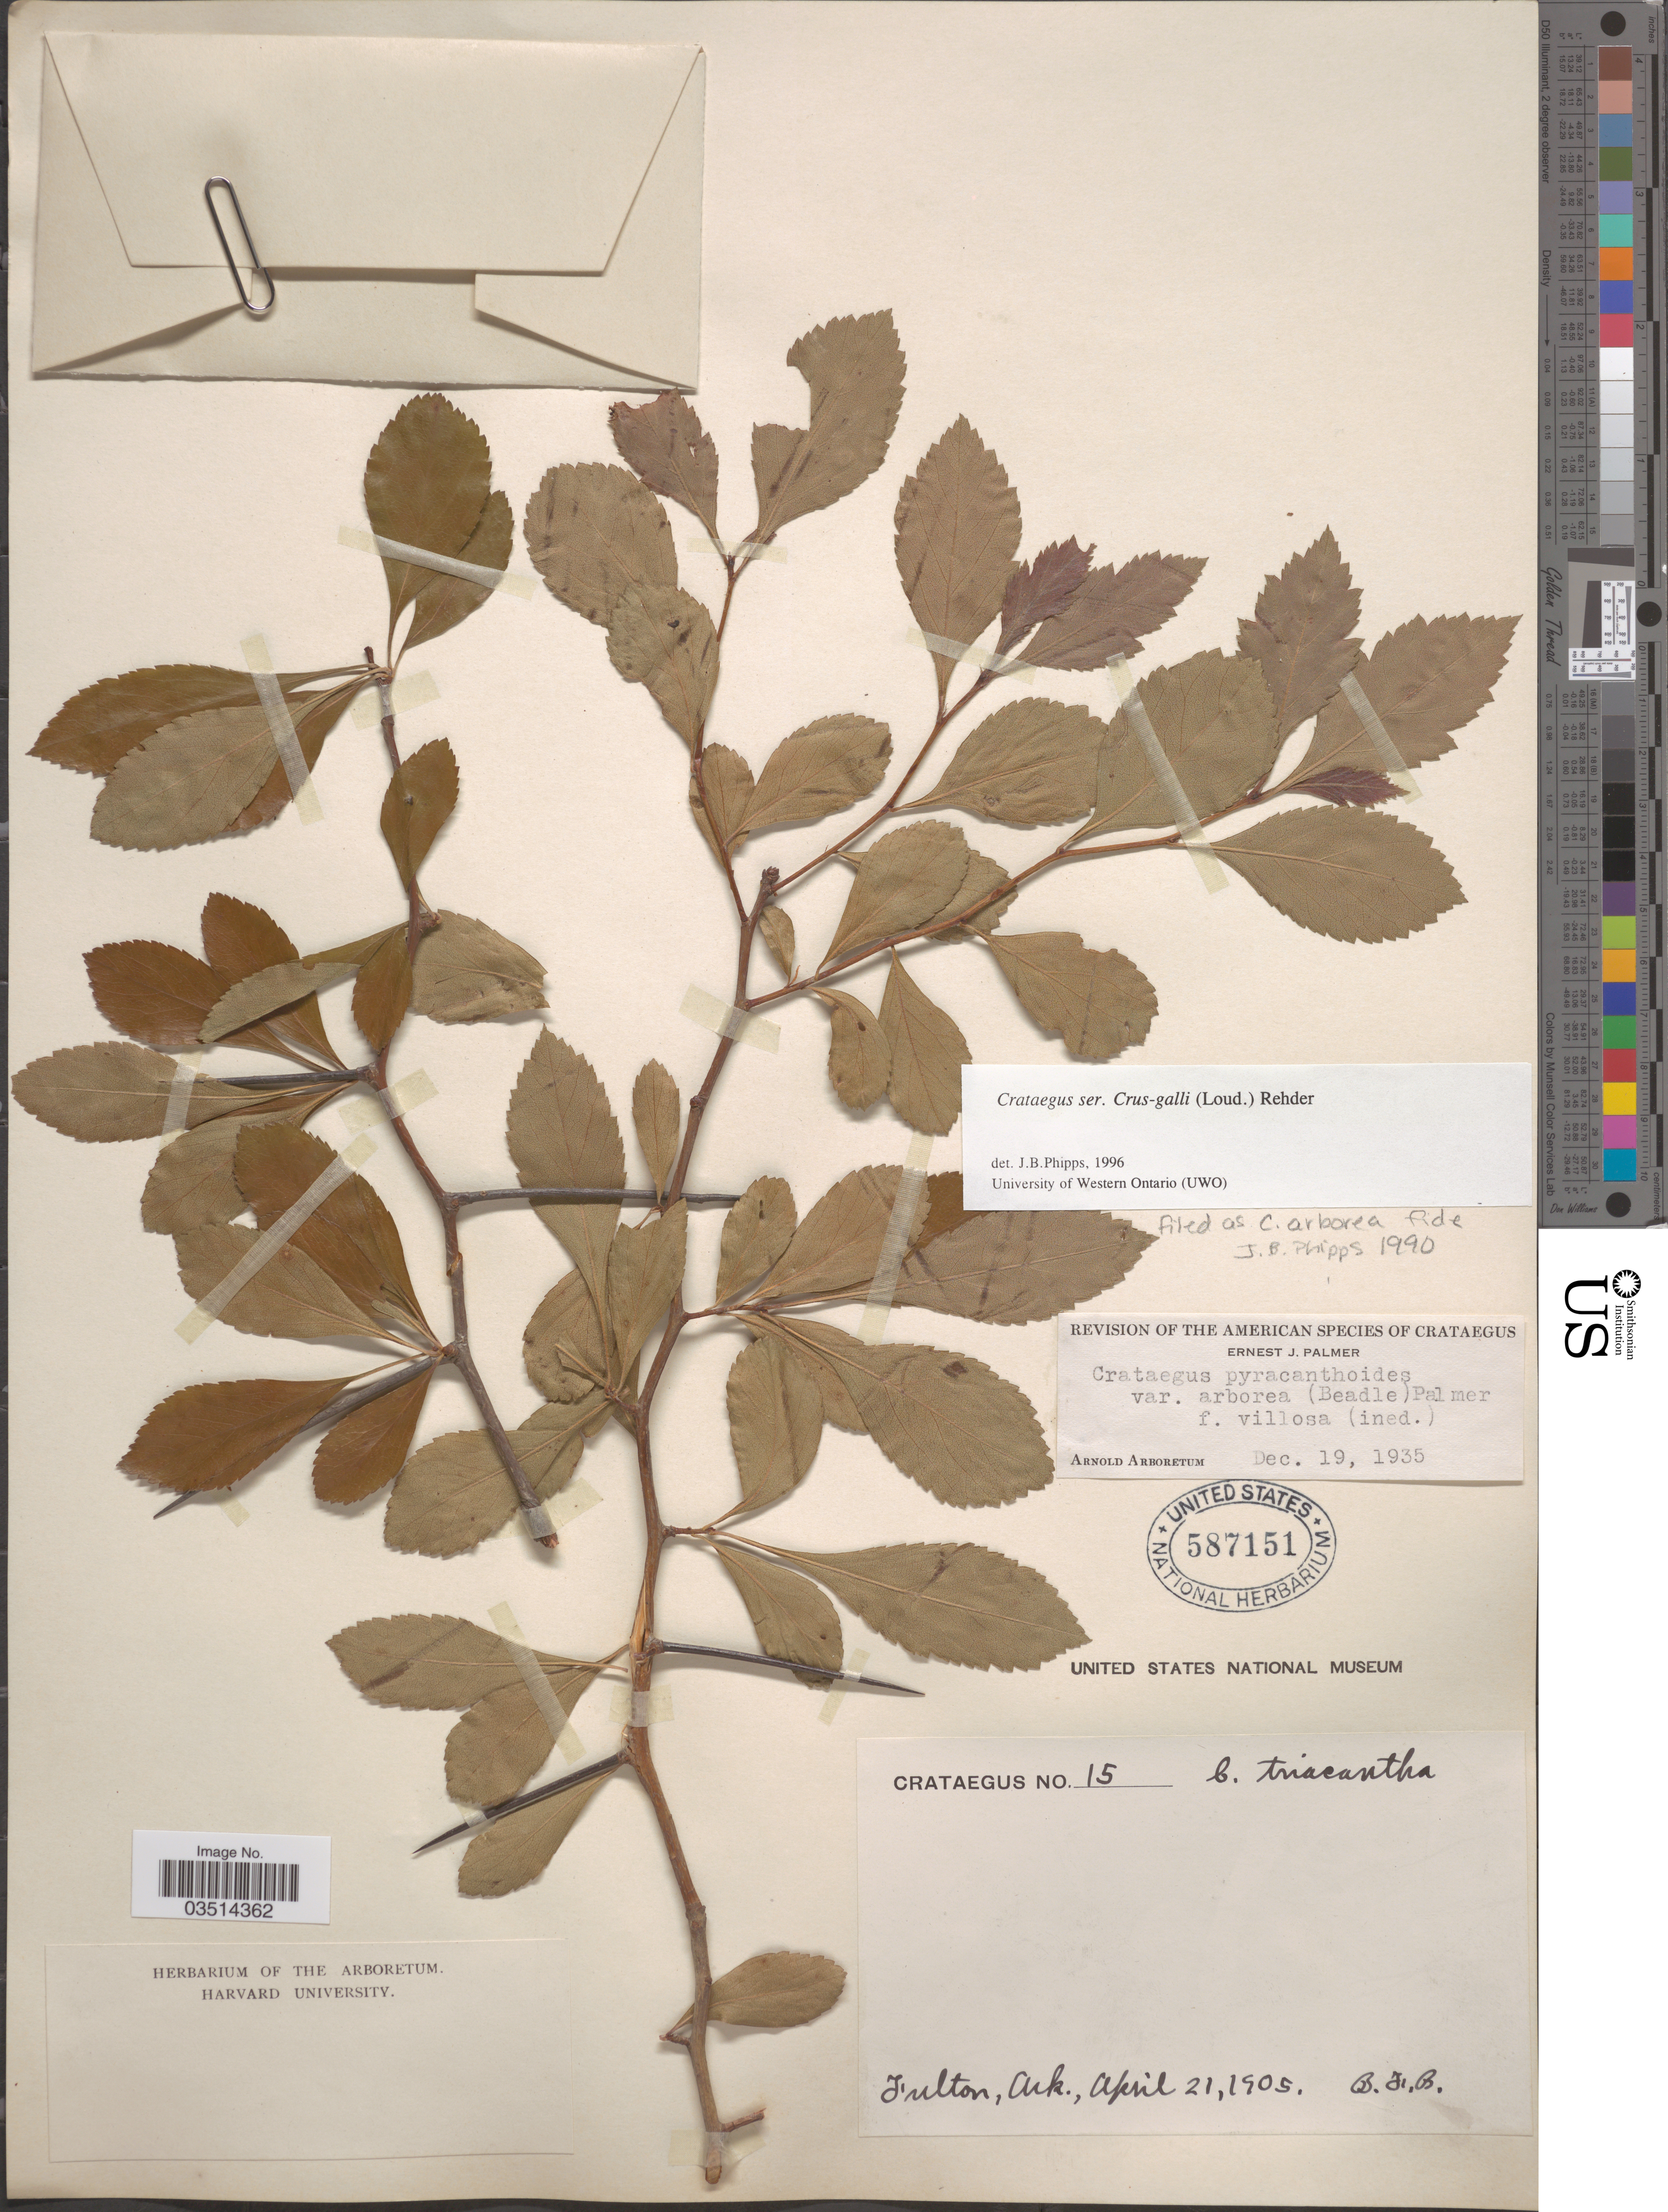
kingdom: Plantae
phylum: Tracheophyta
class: Magnoliopsida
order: Rosales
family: Rosaceae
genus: Crataegus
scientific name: Crataegus crus-galli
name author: L.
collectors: B. F. B.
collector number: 15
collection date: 1905-04-21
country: United States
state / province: Arkansas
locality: Fulton.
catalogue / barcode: US 587151